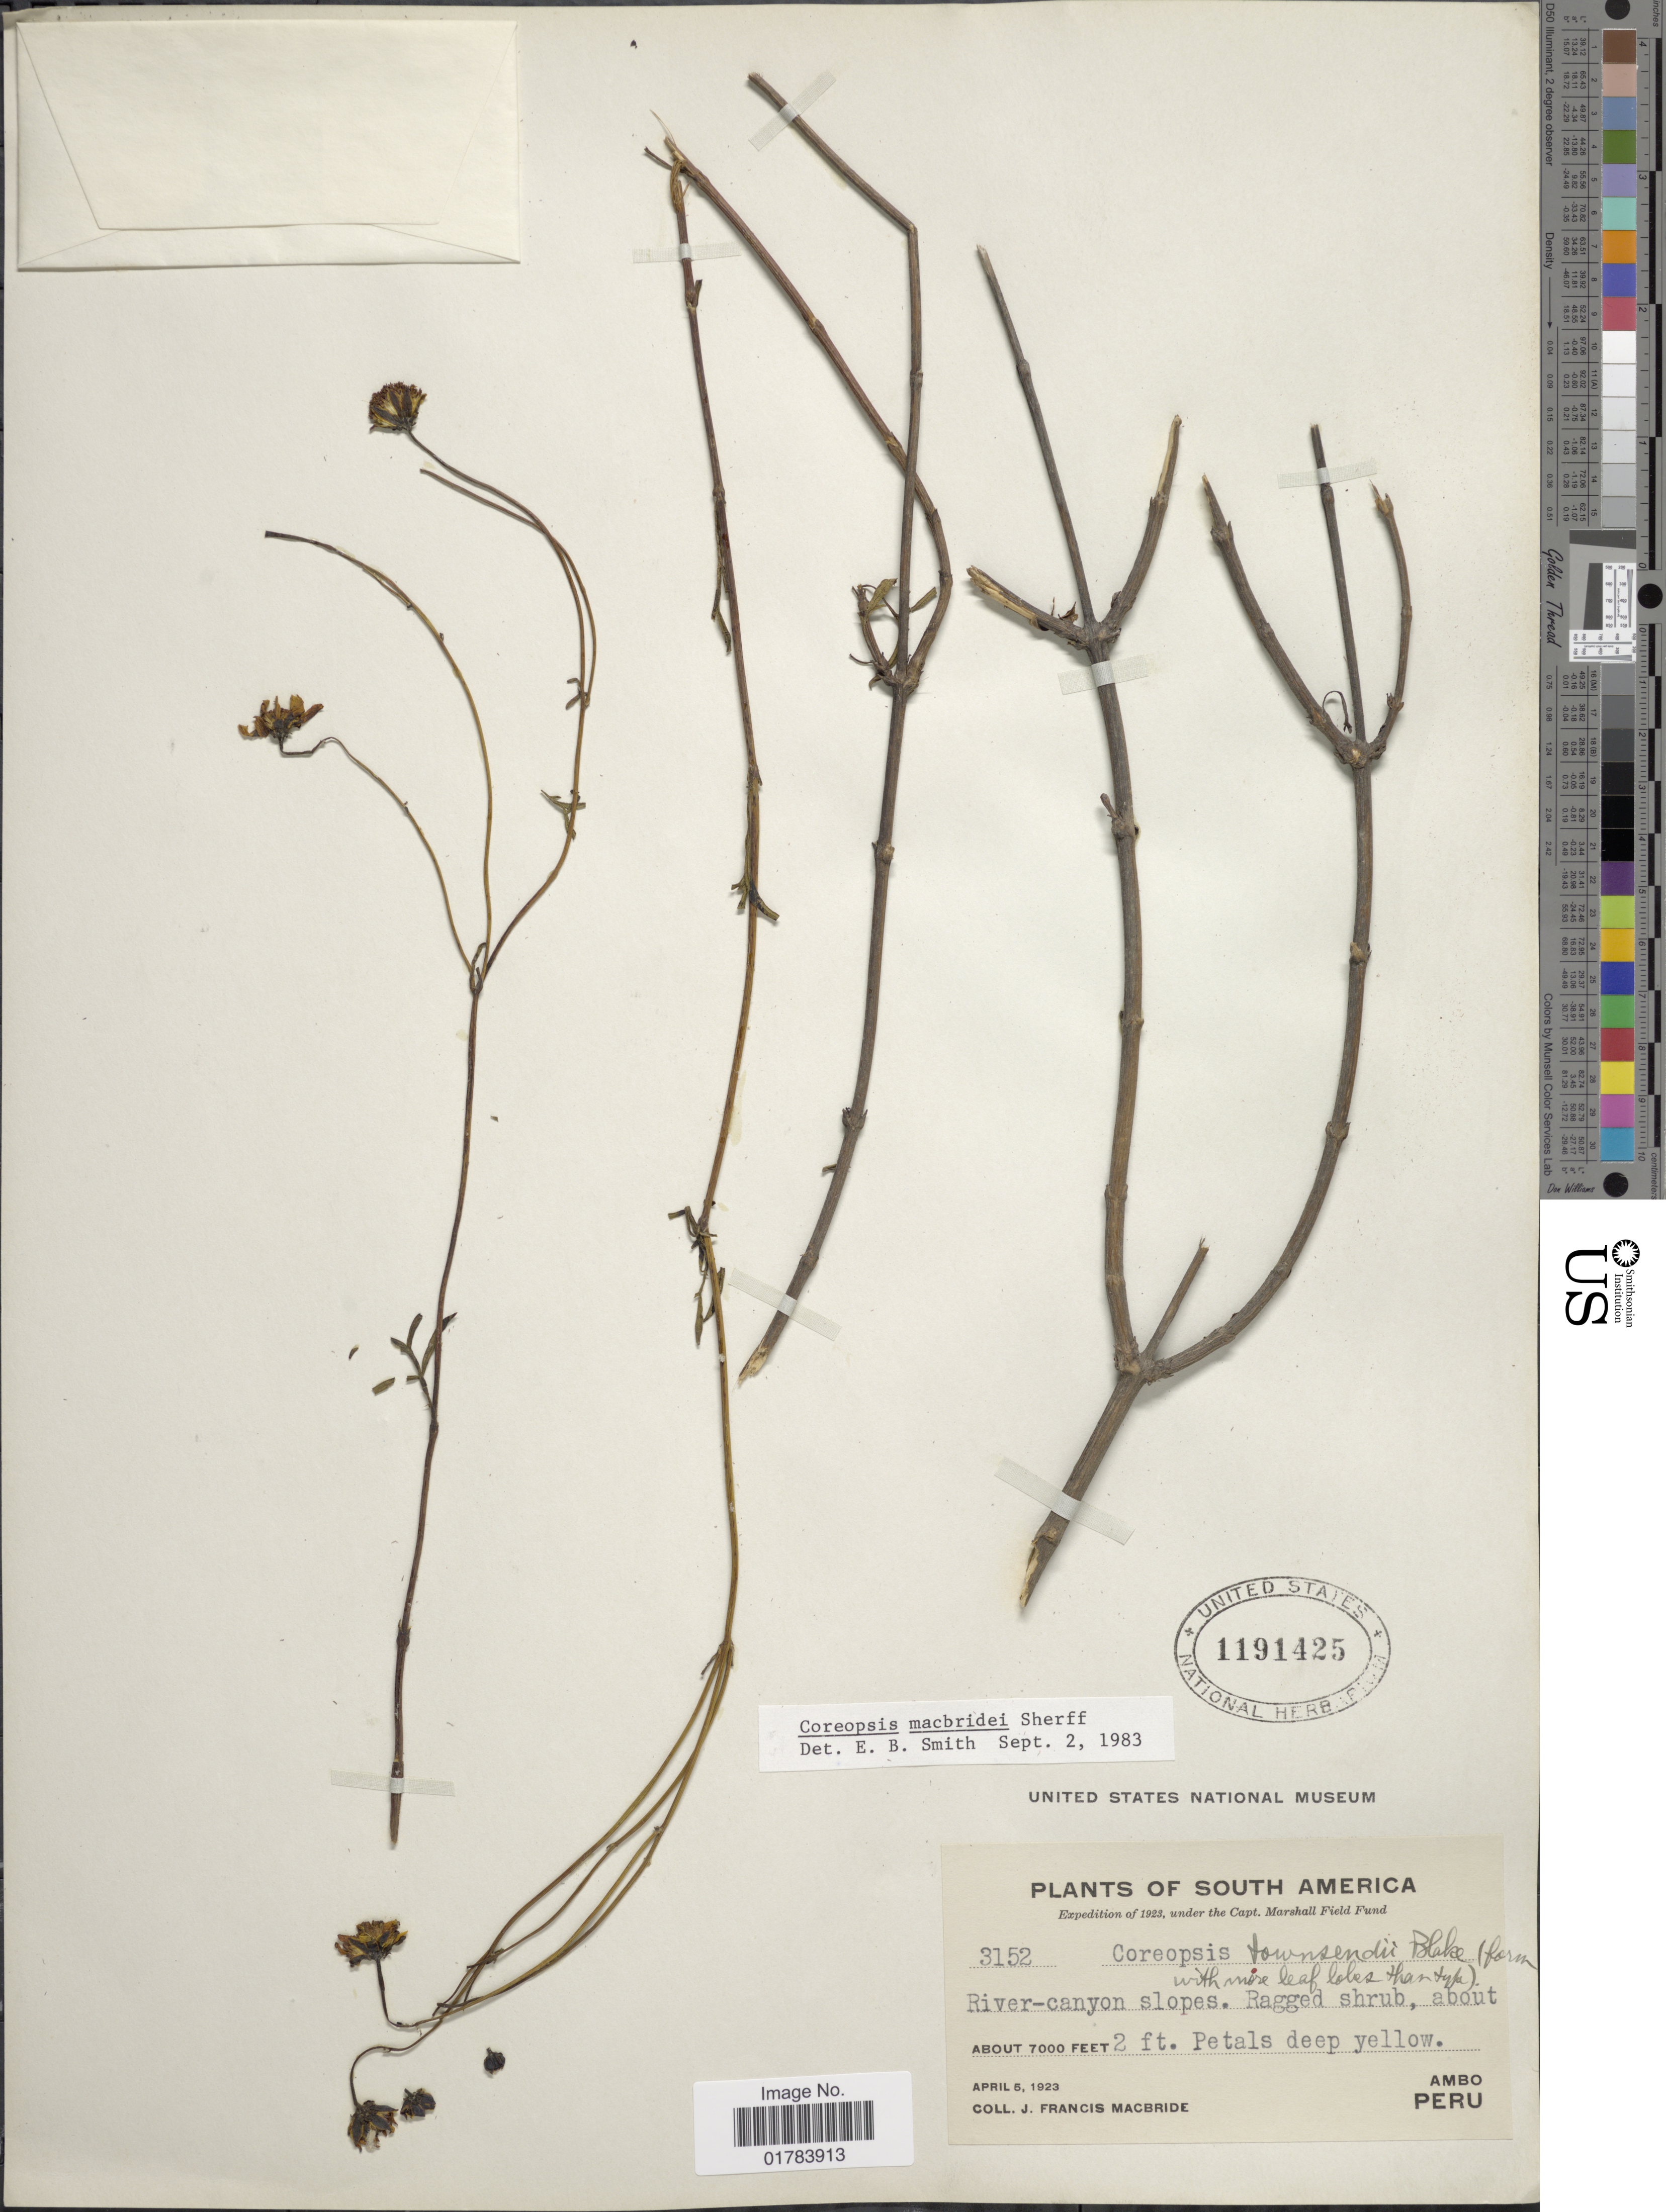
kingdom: Plantae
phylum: Tracheophyta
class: Magnoliopsida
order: Asterales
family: Asteraceae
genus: Coreopsis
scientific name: Coreopsis macbridei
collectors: J. F. Macbride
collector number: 3152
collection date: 1923-04-05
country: Peru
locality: Ambo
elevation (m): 2134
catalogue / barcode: US 1191425